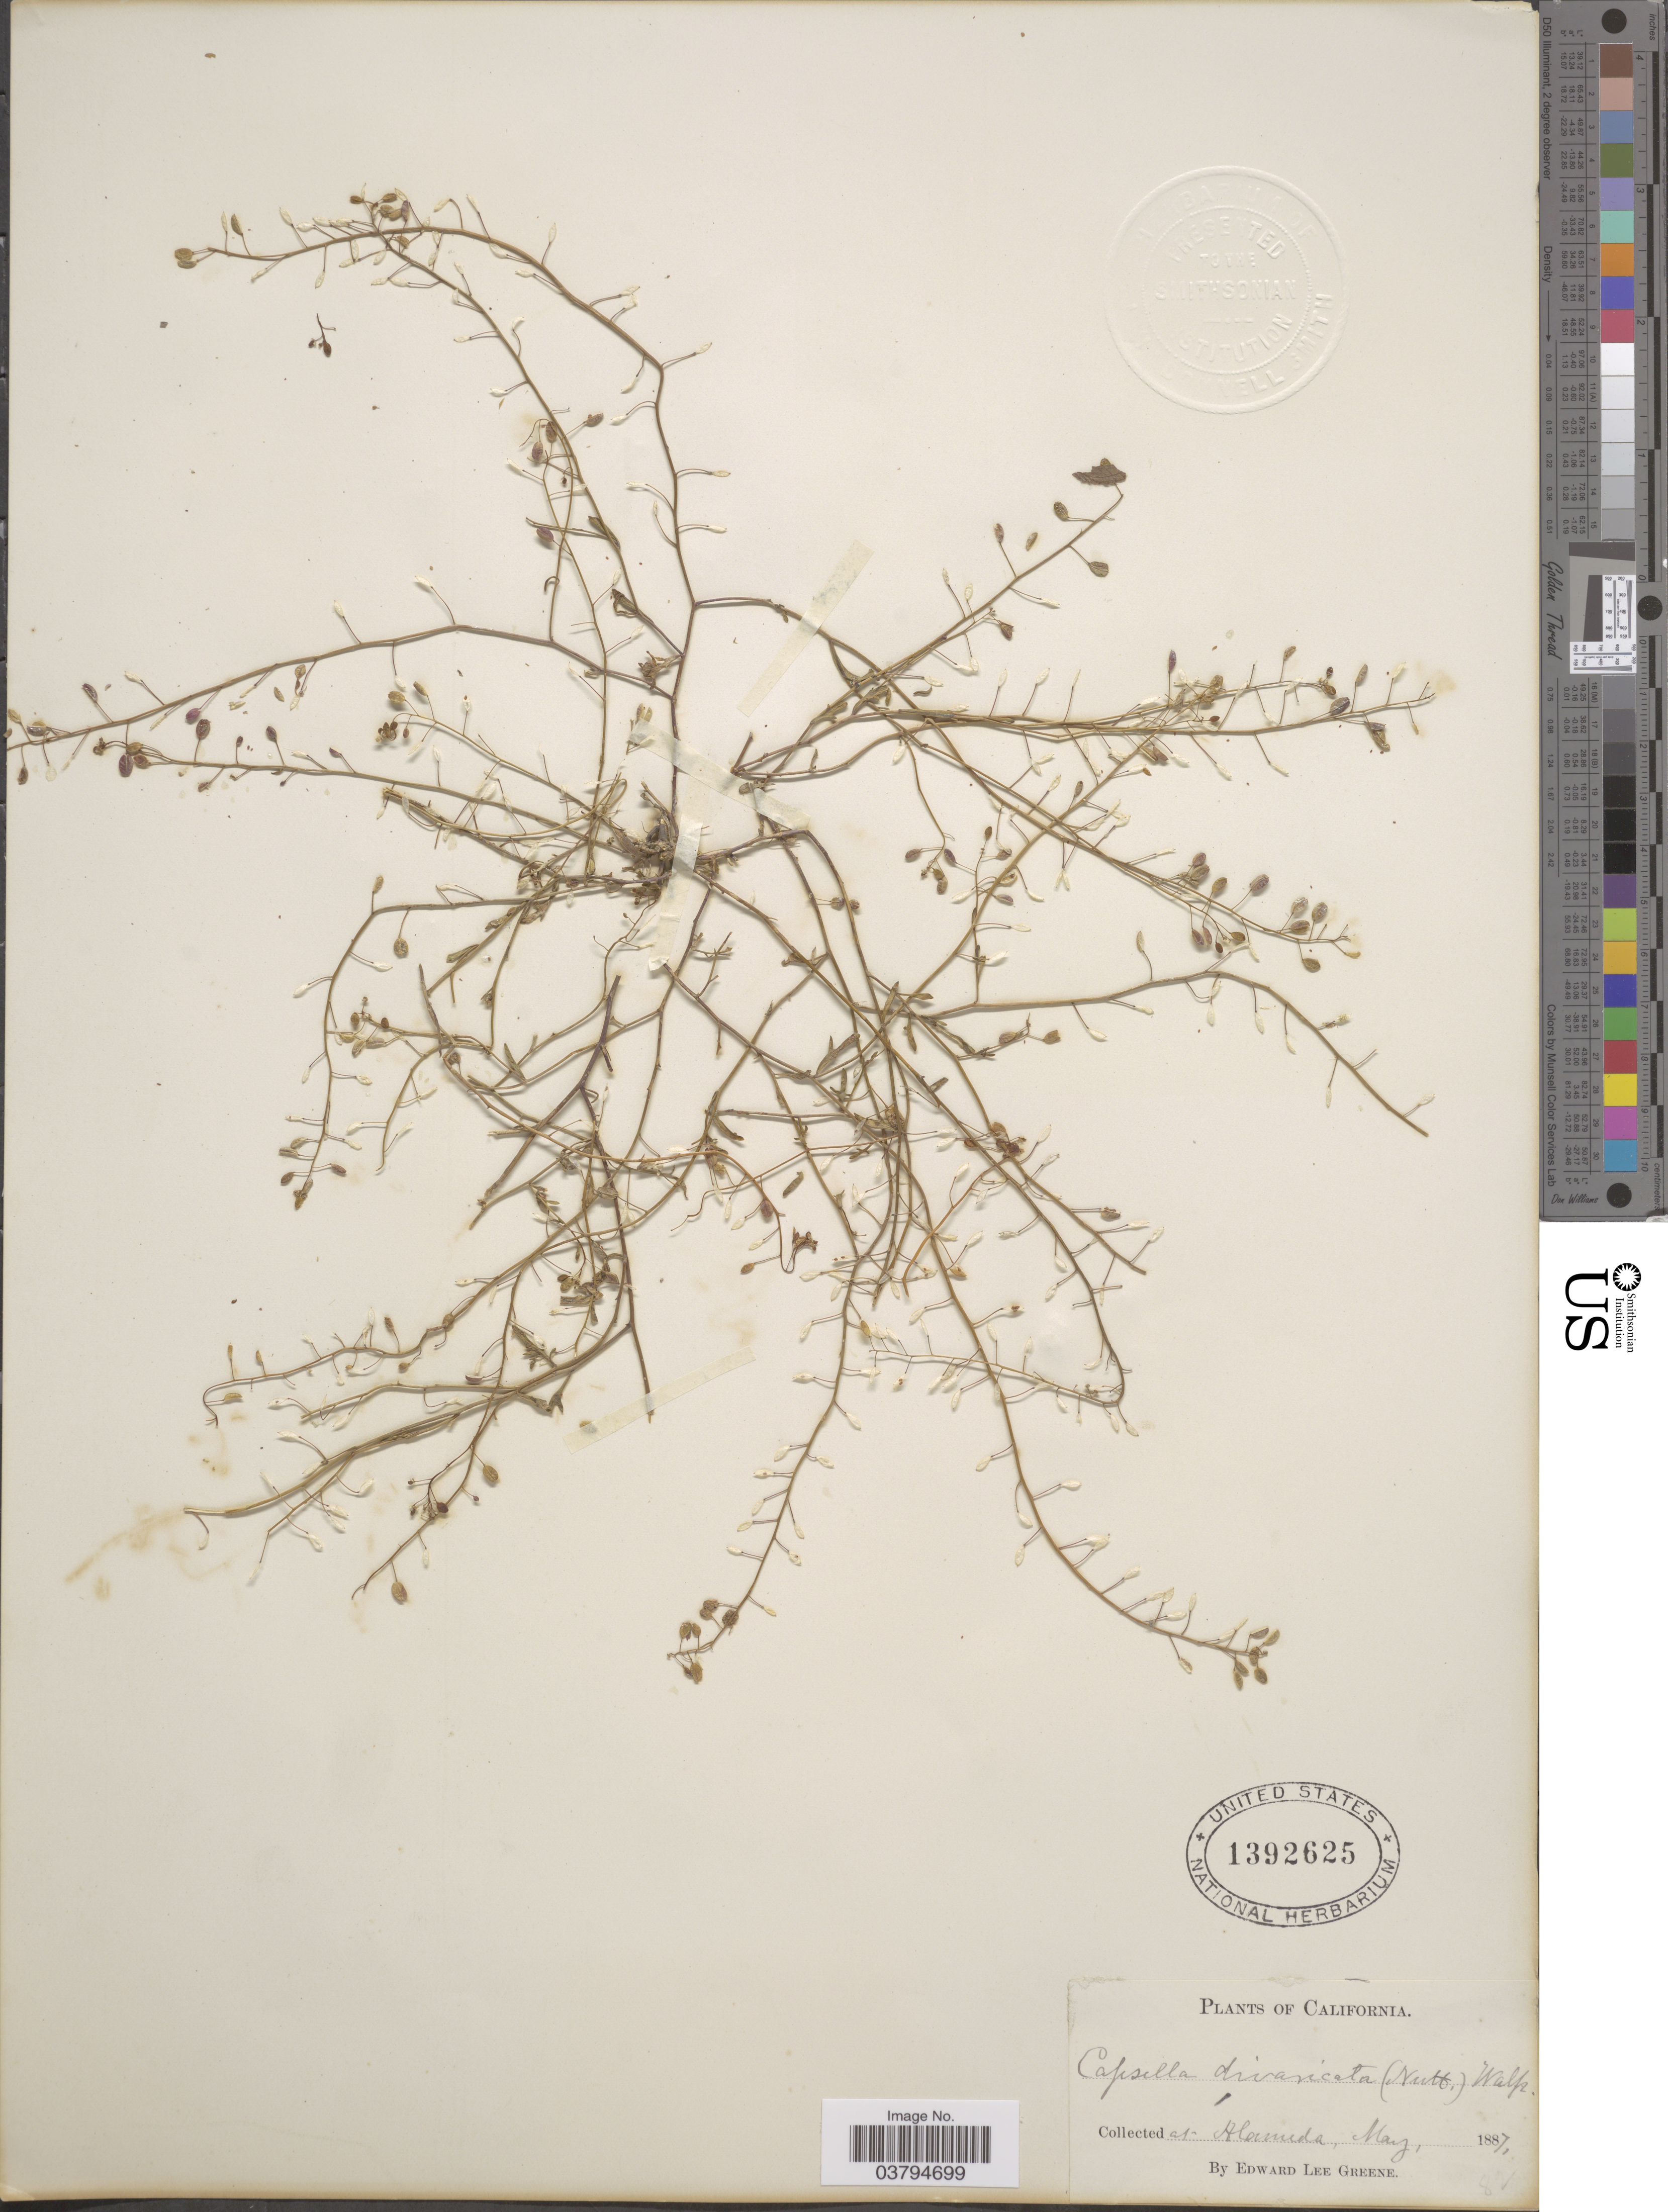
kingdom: Plantae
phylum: Tracheophyta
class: Magnoliopsida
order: Brassicales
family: Brassicaceae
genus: Hornungia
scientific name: Hornungia procumbens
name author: (L.) Hayek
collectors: E. L. Greene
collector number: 81*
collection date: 1887-05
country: United States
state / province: California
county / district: Alameda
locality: Alameda.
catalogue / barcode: US 1392625